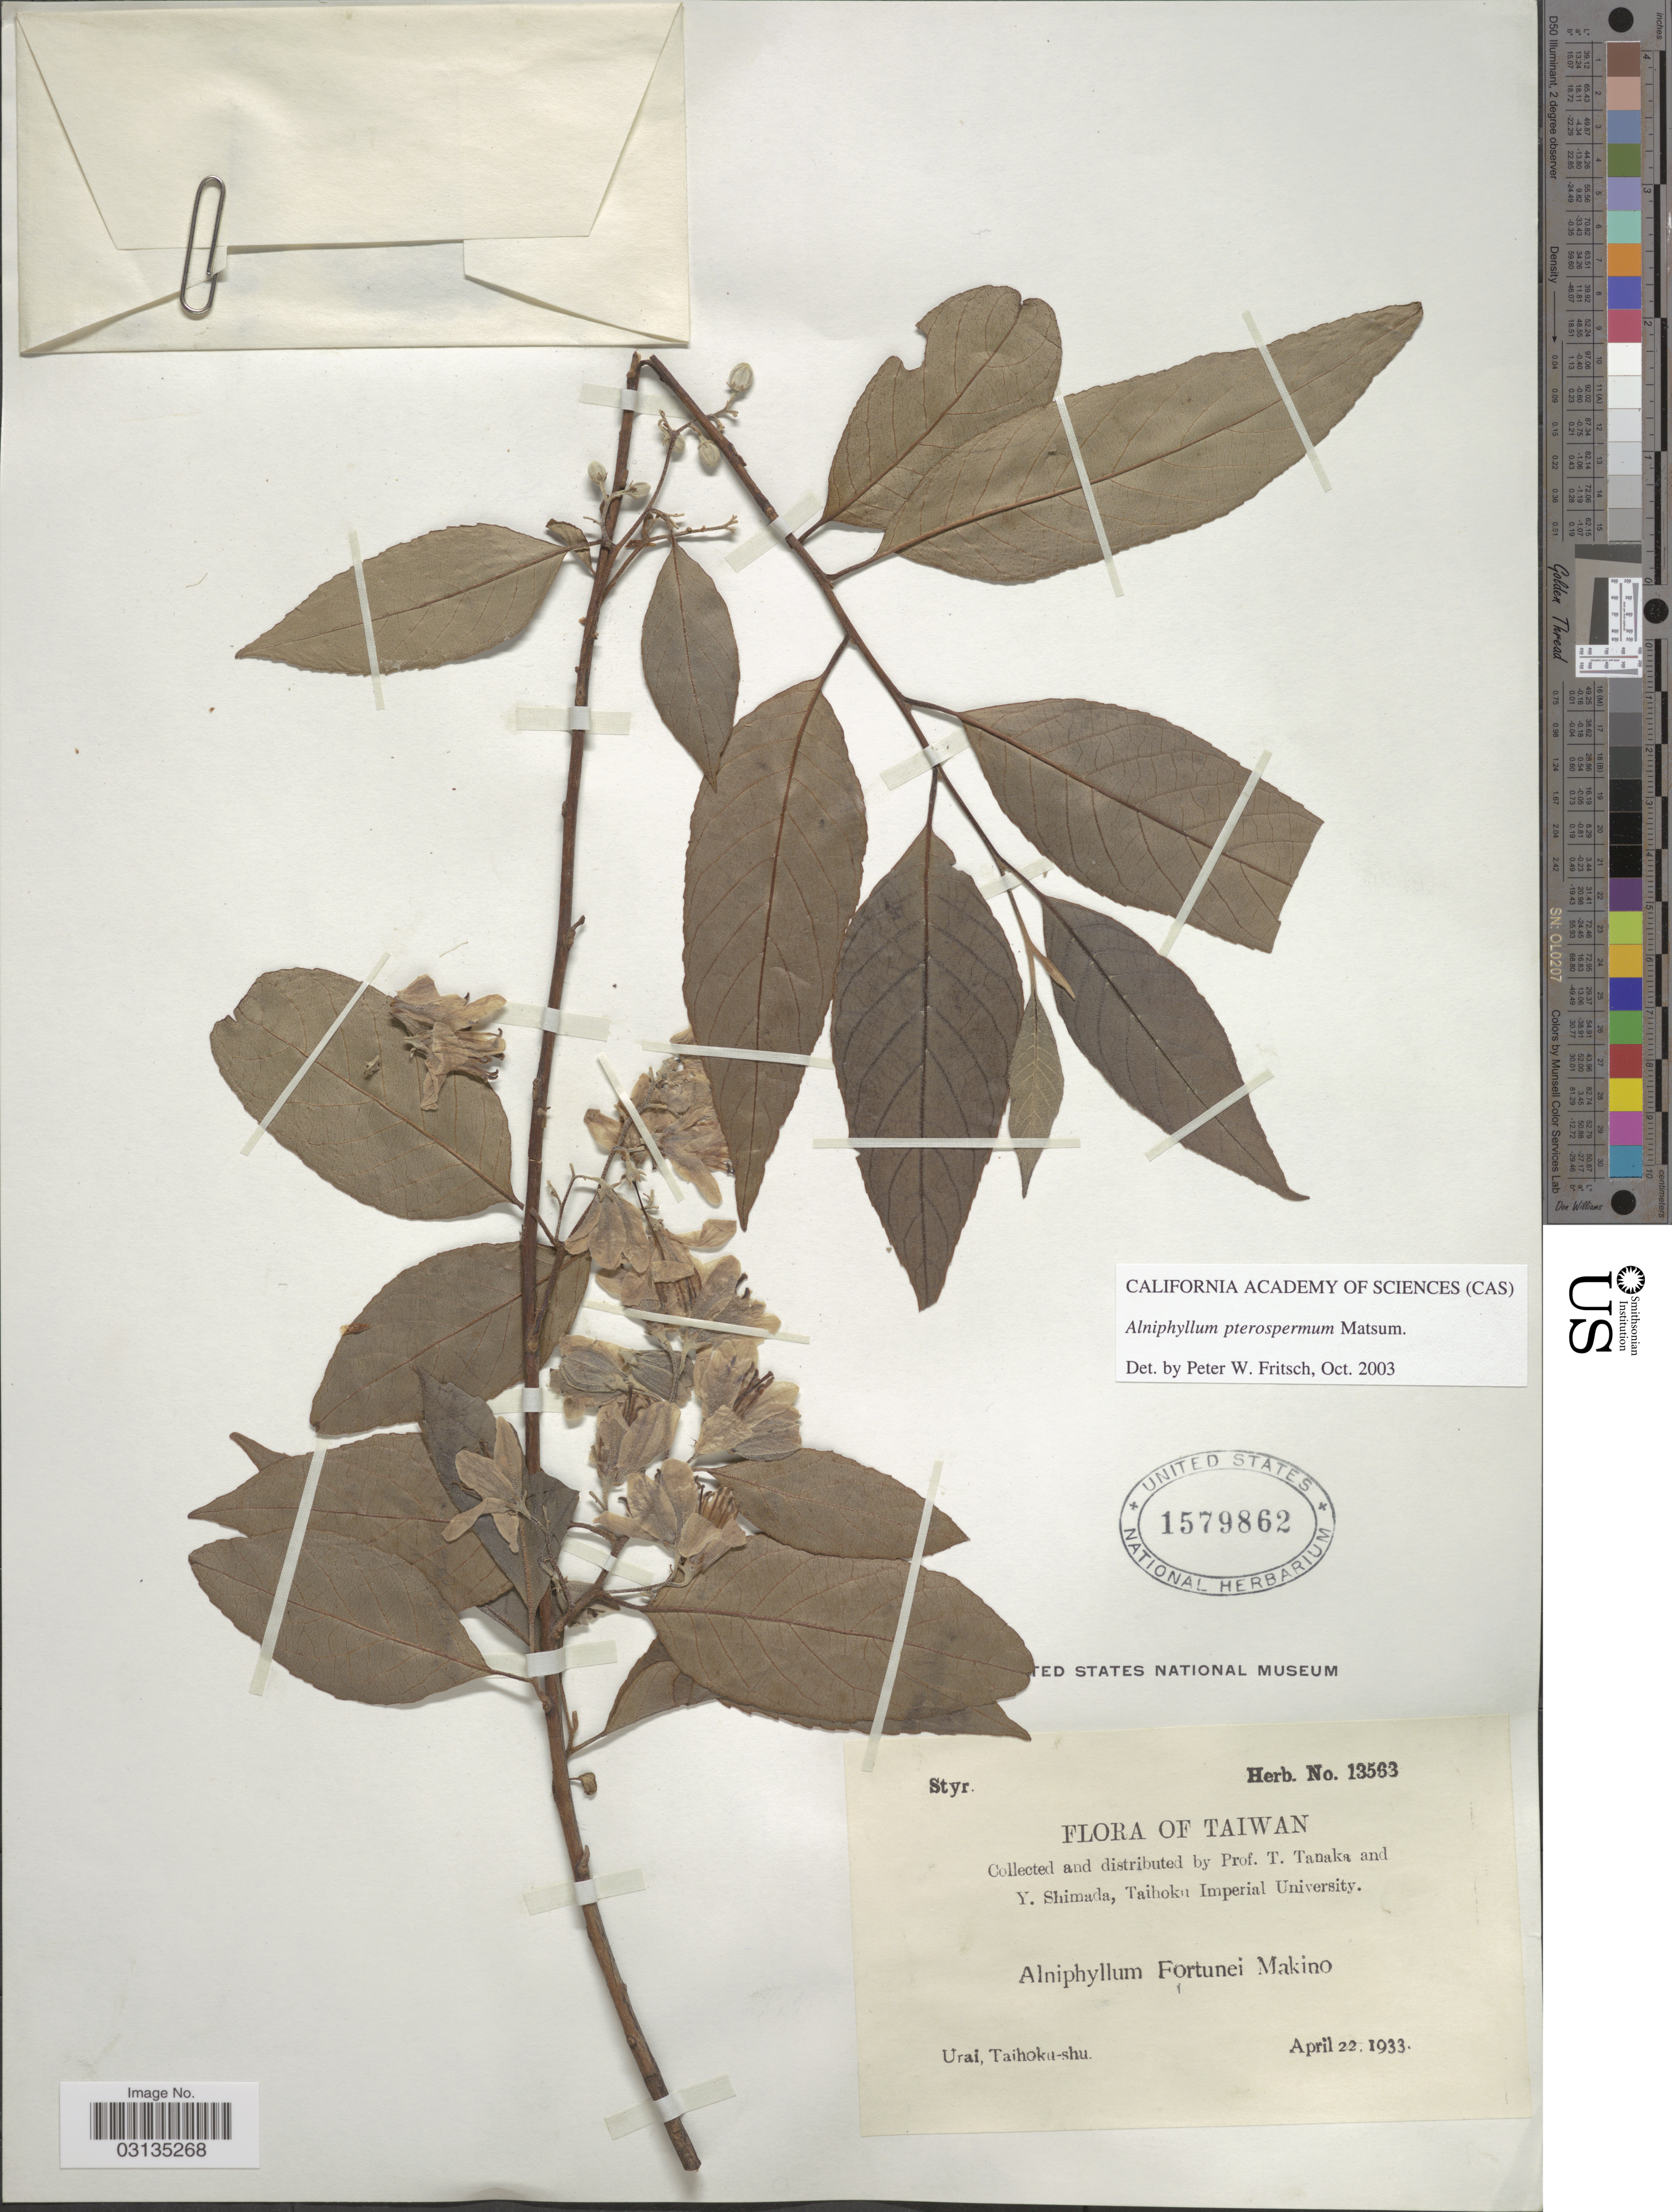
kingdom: Plantae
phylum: Tracheophyta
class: Magnoliopsida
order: Ericales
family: Styracaceae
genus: Alniphyllum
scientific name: Alniphyllum pterospermum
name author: Matsum.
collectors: T. Tanaka & Y. Shimada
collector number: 13563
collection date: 1933-04-22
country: Taiwan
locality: Urai, Taihoku-shu.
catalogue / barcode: US 1579862